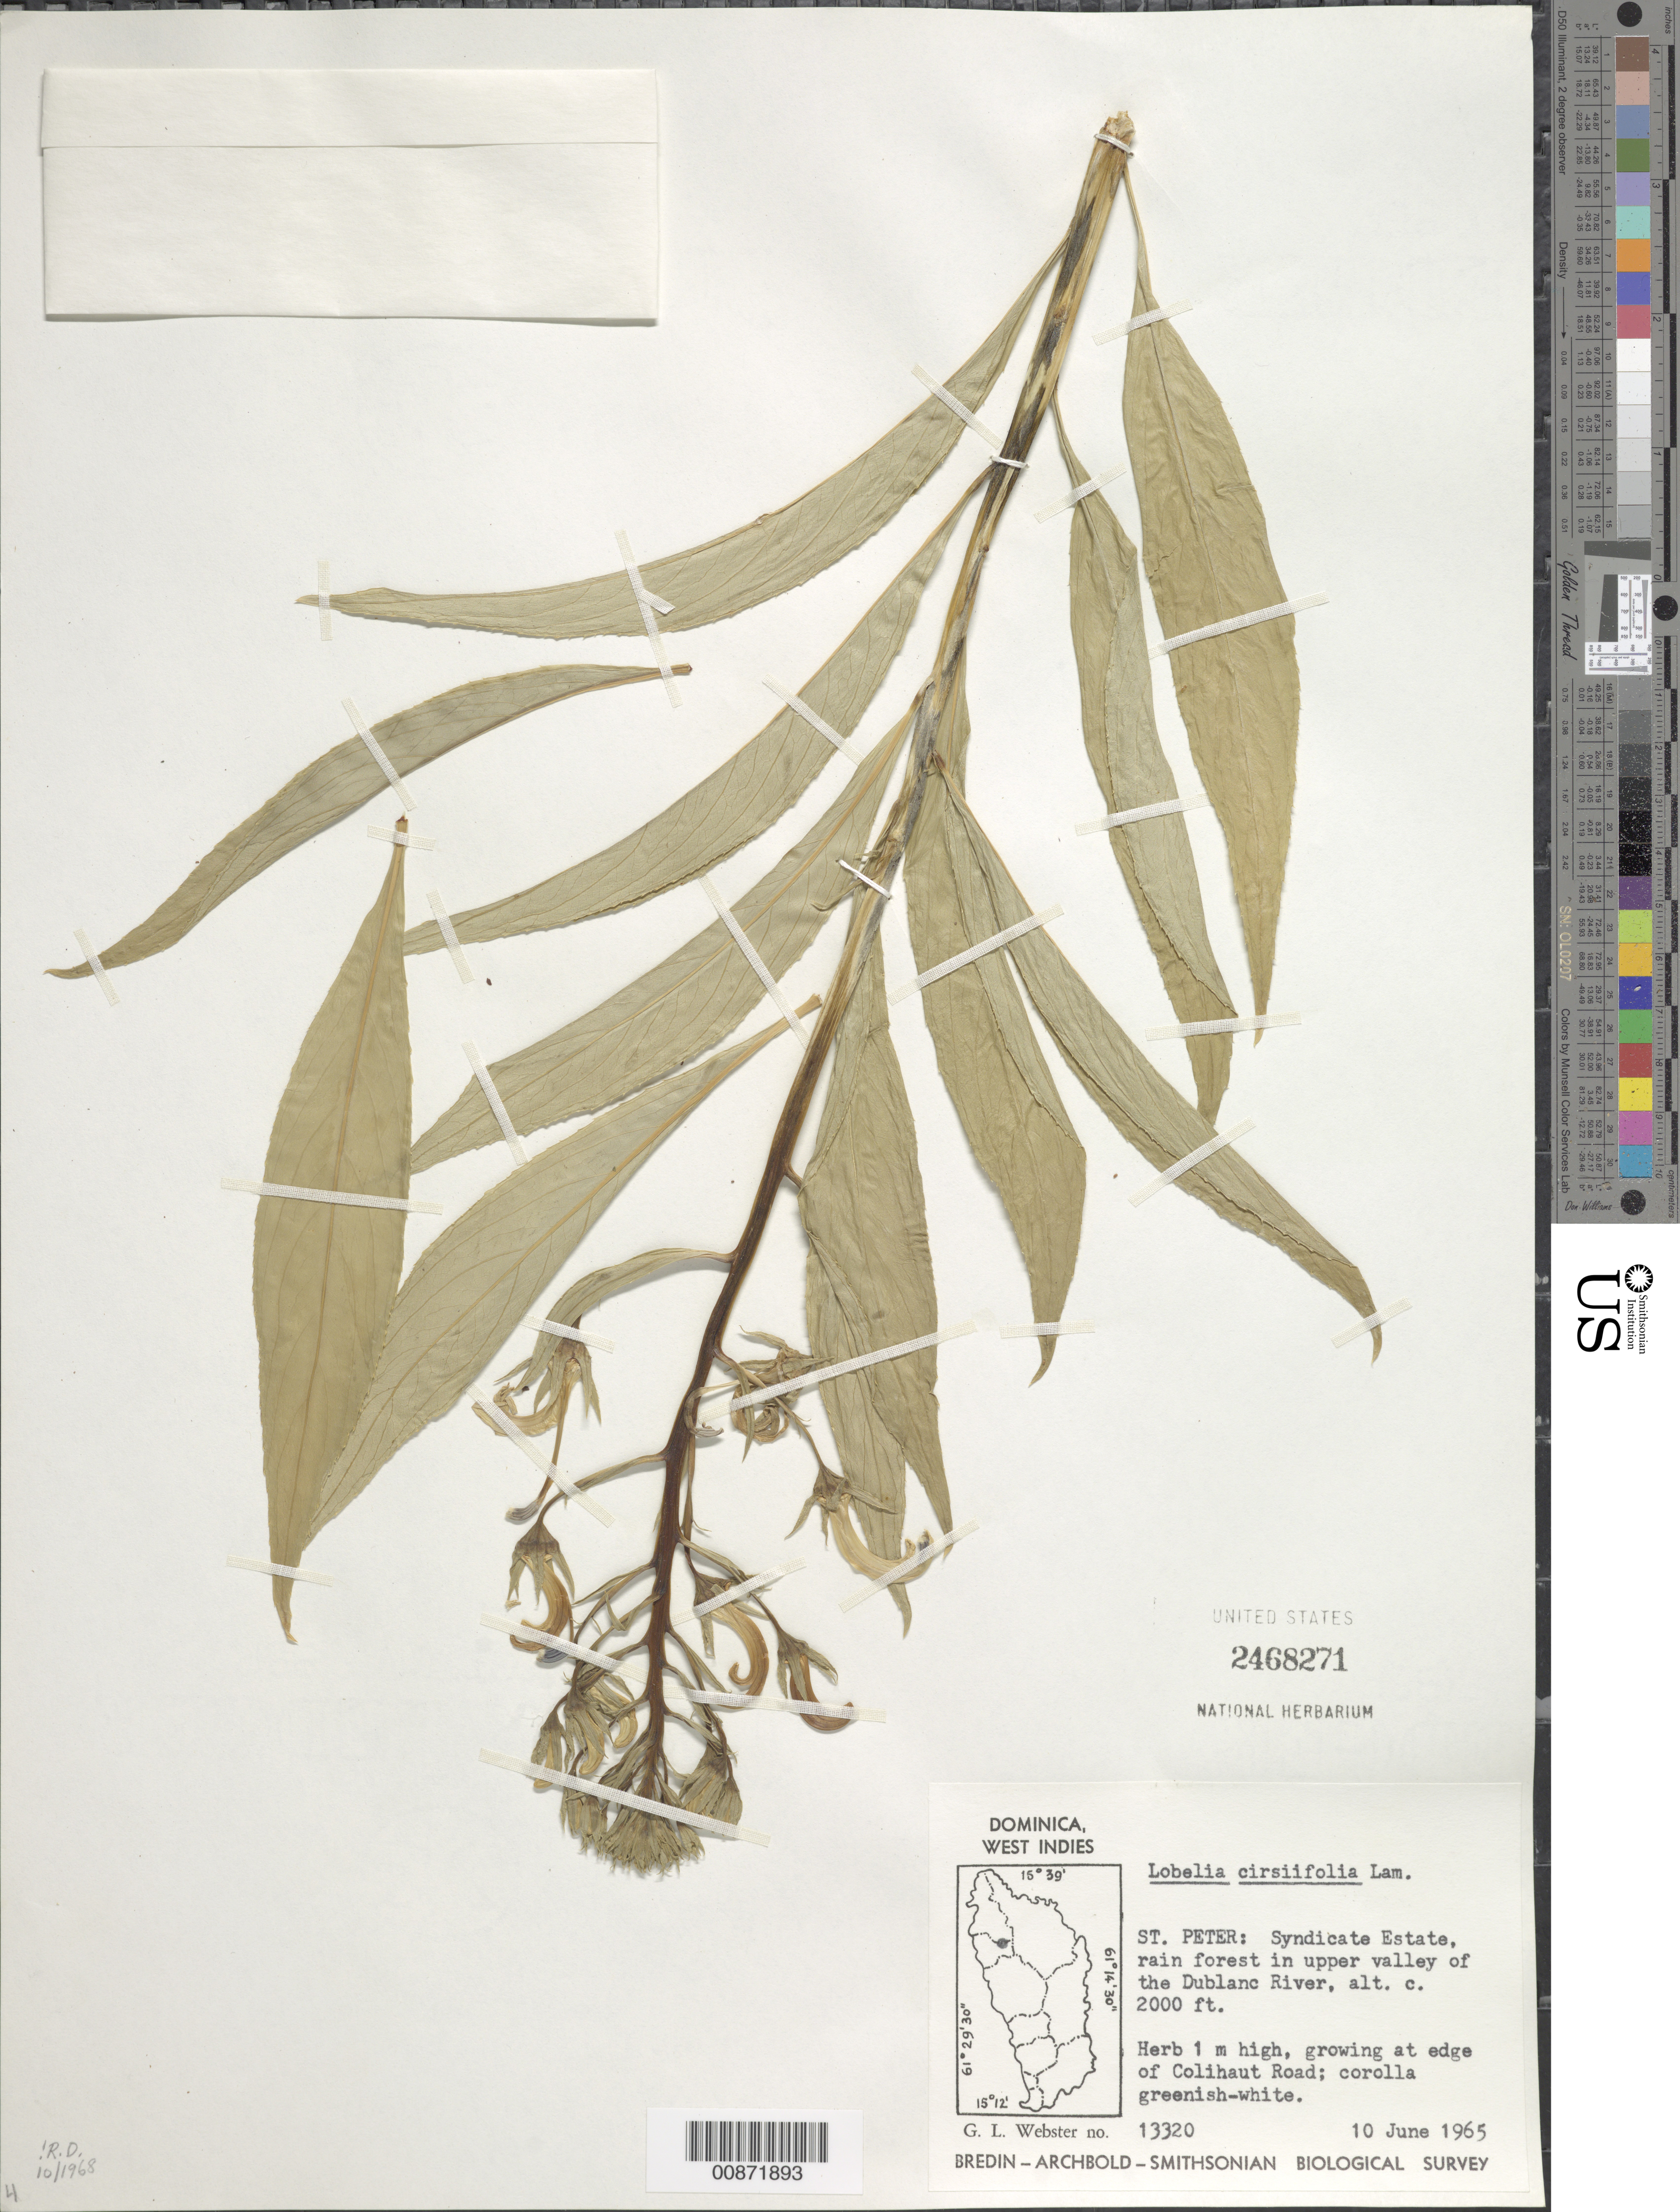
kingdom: Plantae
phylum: Tracheophyta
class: Magnoliopsida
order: Asterales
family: Campanulaceae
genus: Lobelia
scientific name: Lobelia cirsiifolia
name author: Lam.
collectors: G. L. Webster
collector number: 13320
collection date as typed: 10 Jun 1965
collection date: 1965-06-10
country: Dominica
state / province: St. Peter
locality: Syndicate Estate, in upper valley of Dublanc River. At edge of Colihaut Road.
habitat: Rainforest, growing at edge of road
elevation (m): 610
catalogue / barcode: US 2468271